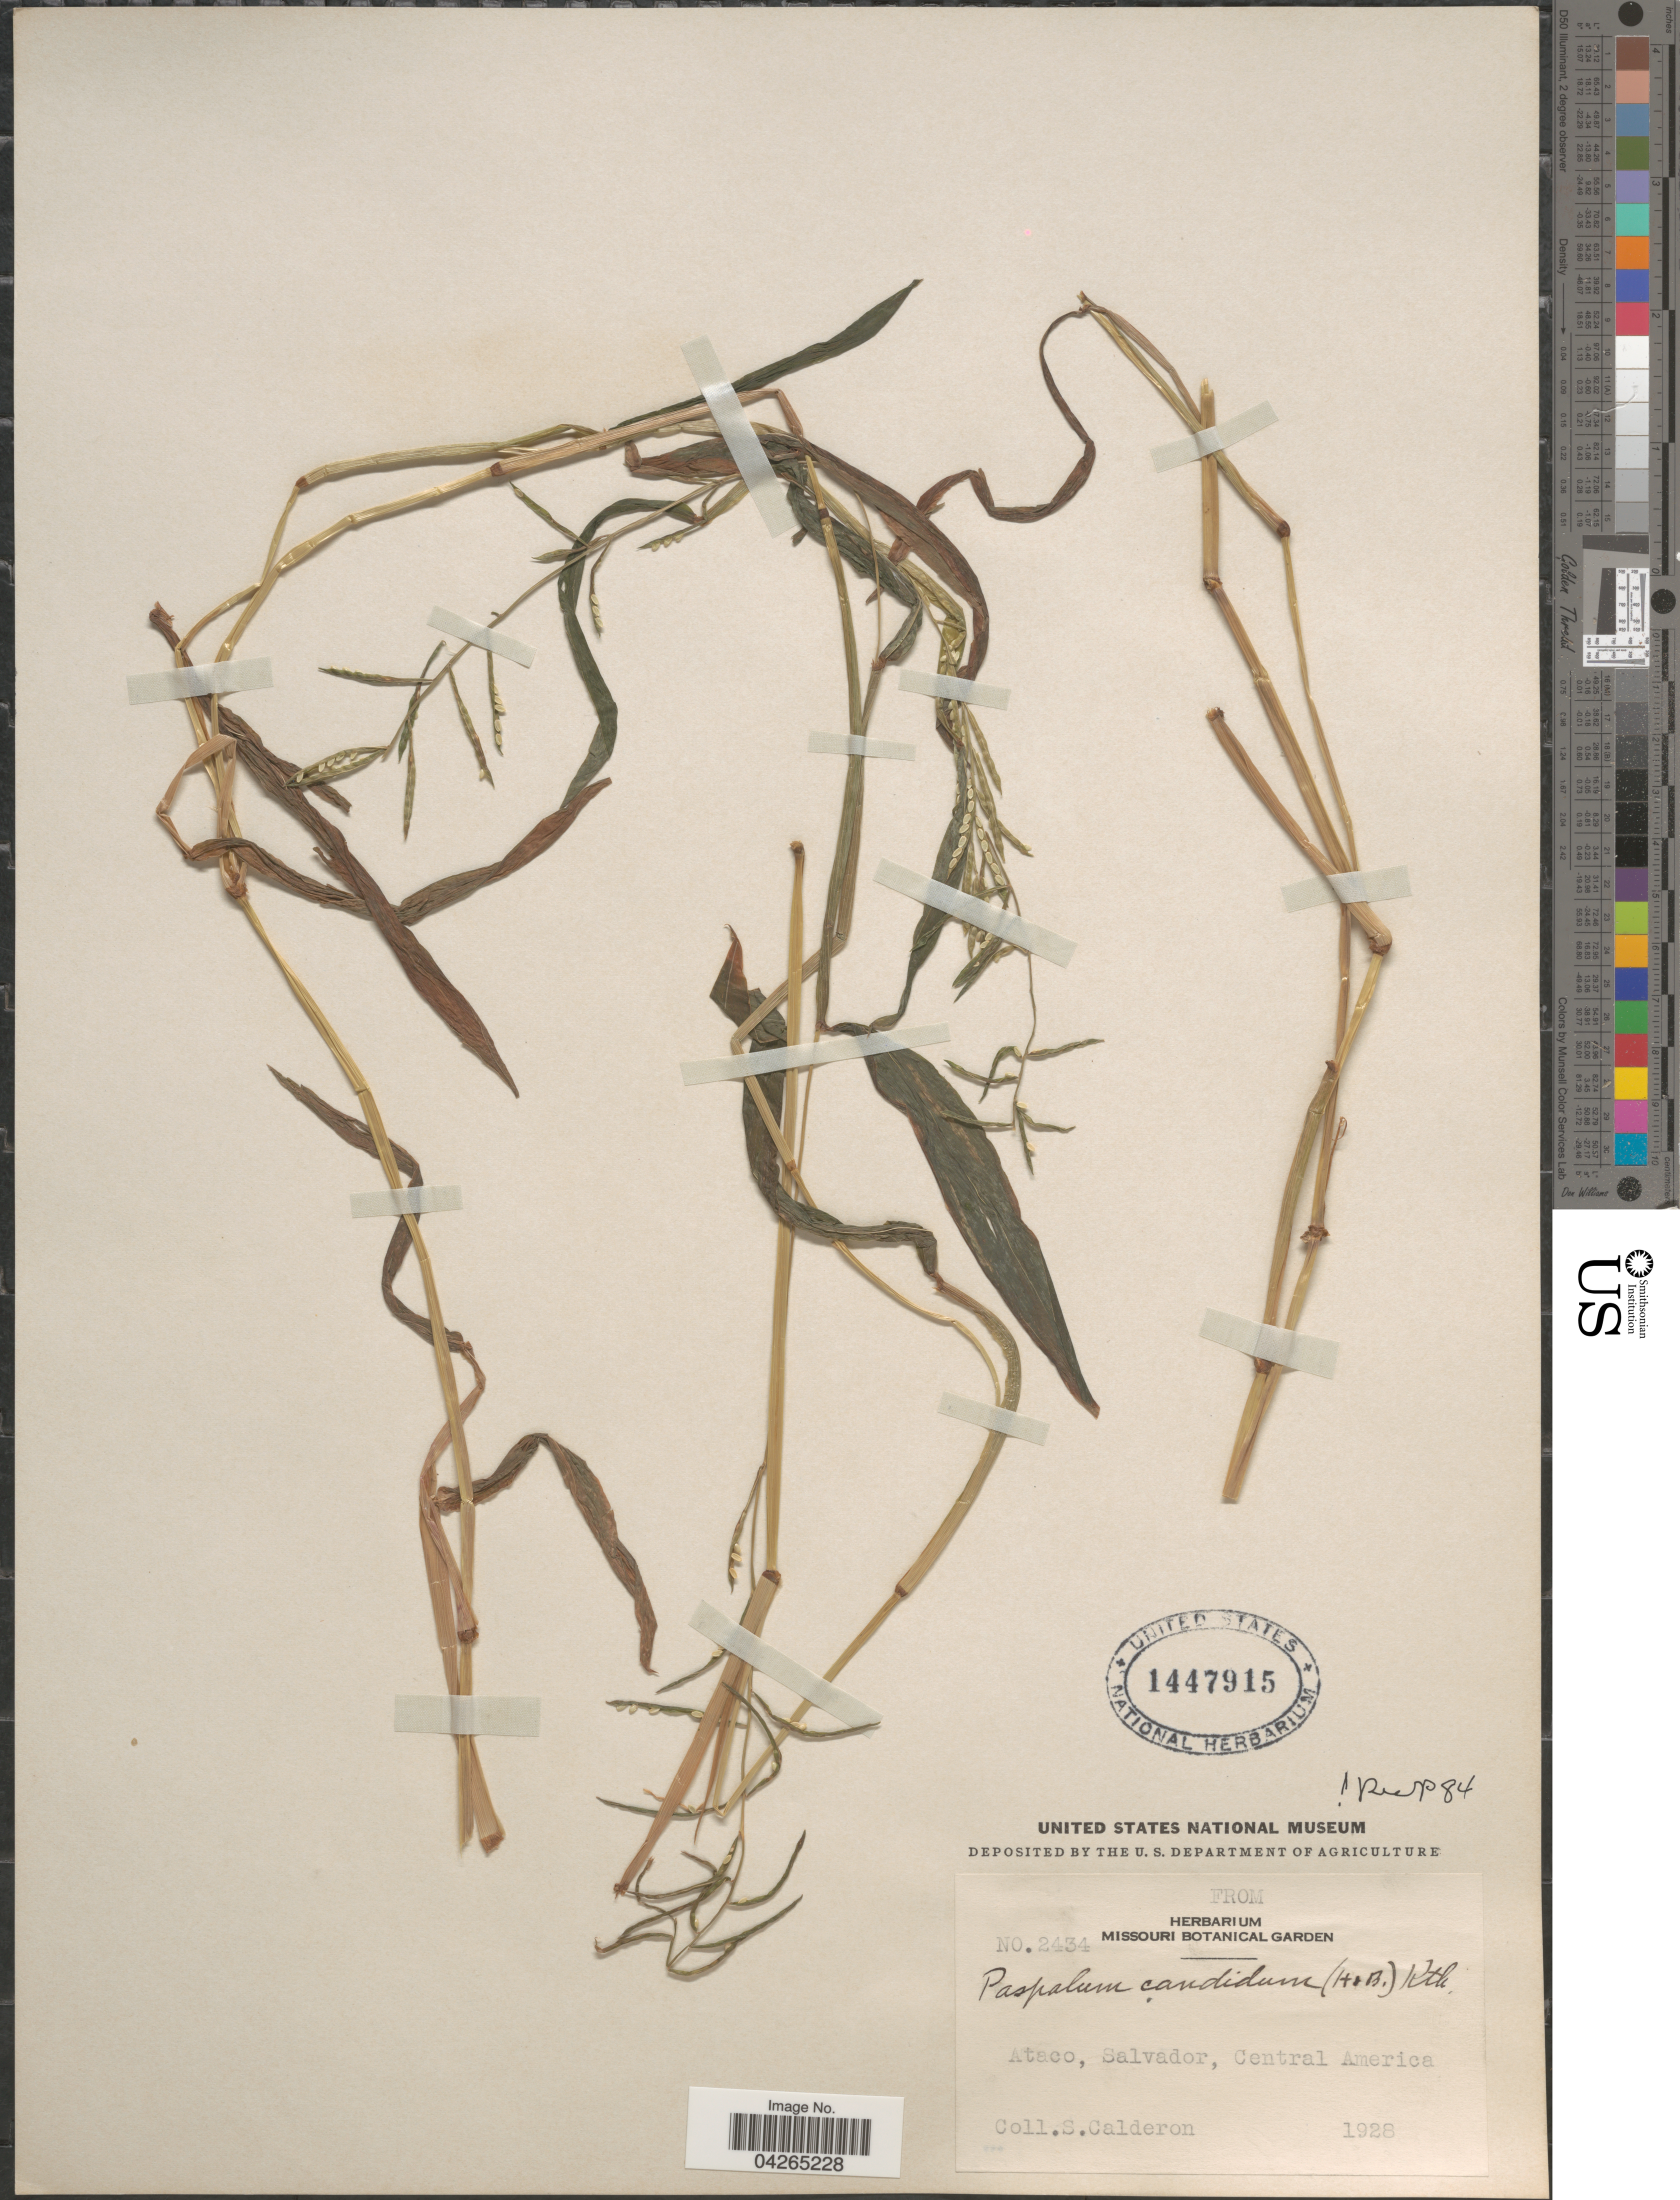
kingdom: Plantae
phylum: Tracheophyta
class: Liliopsida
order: Poales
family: Poaceae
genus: Paspalum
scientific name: Paspalum candidum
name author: (Humb. & Bonpl. ex Fleugge) Kunth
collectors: S. Calderón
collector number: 2434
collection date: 1928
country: El Salvador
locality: Ataco.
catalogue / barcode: US 1447915